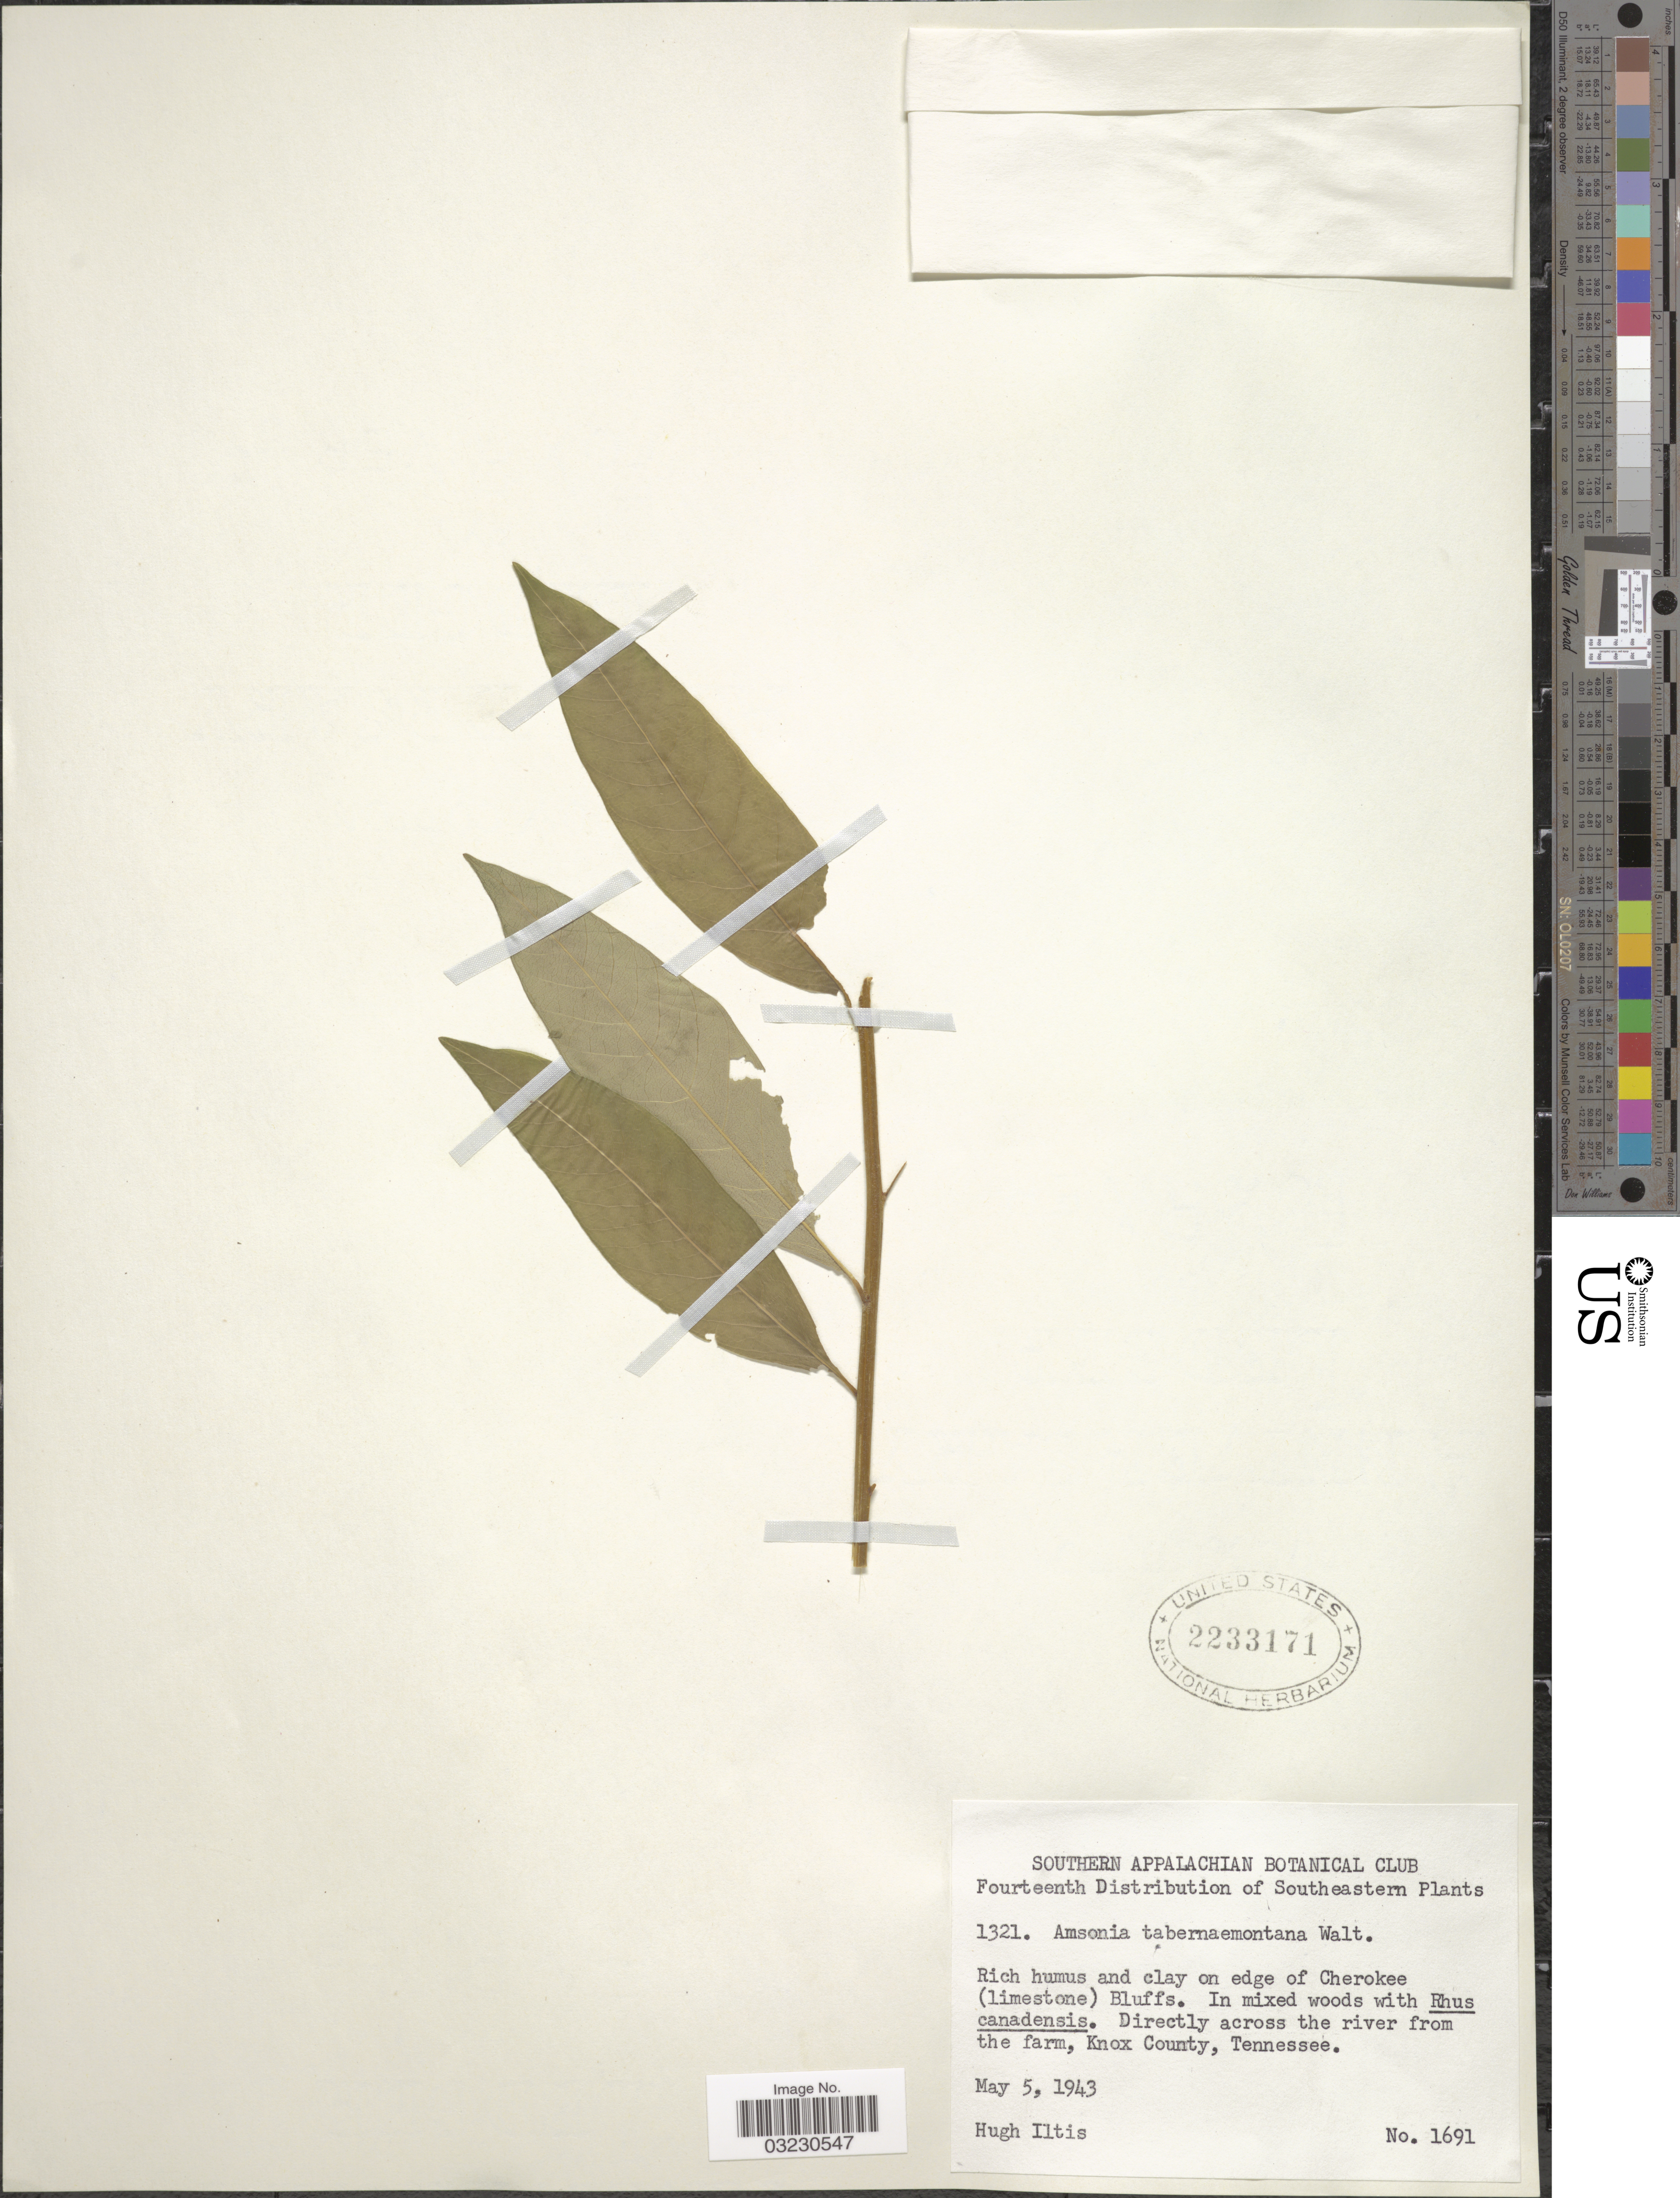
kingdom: Plantae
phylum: Tracheophyta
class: Magnoliopsida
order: Gentianales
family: Apocynaceae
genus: Amsonia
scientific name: Amsonia tabernaemontana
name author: Walter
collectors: H. Iltis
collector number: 1691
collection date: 1943-05-05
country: United States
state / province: Tennessee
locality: Southeastern, Directly across the river from the farm, Knox County.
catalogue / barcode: US 2233171